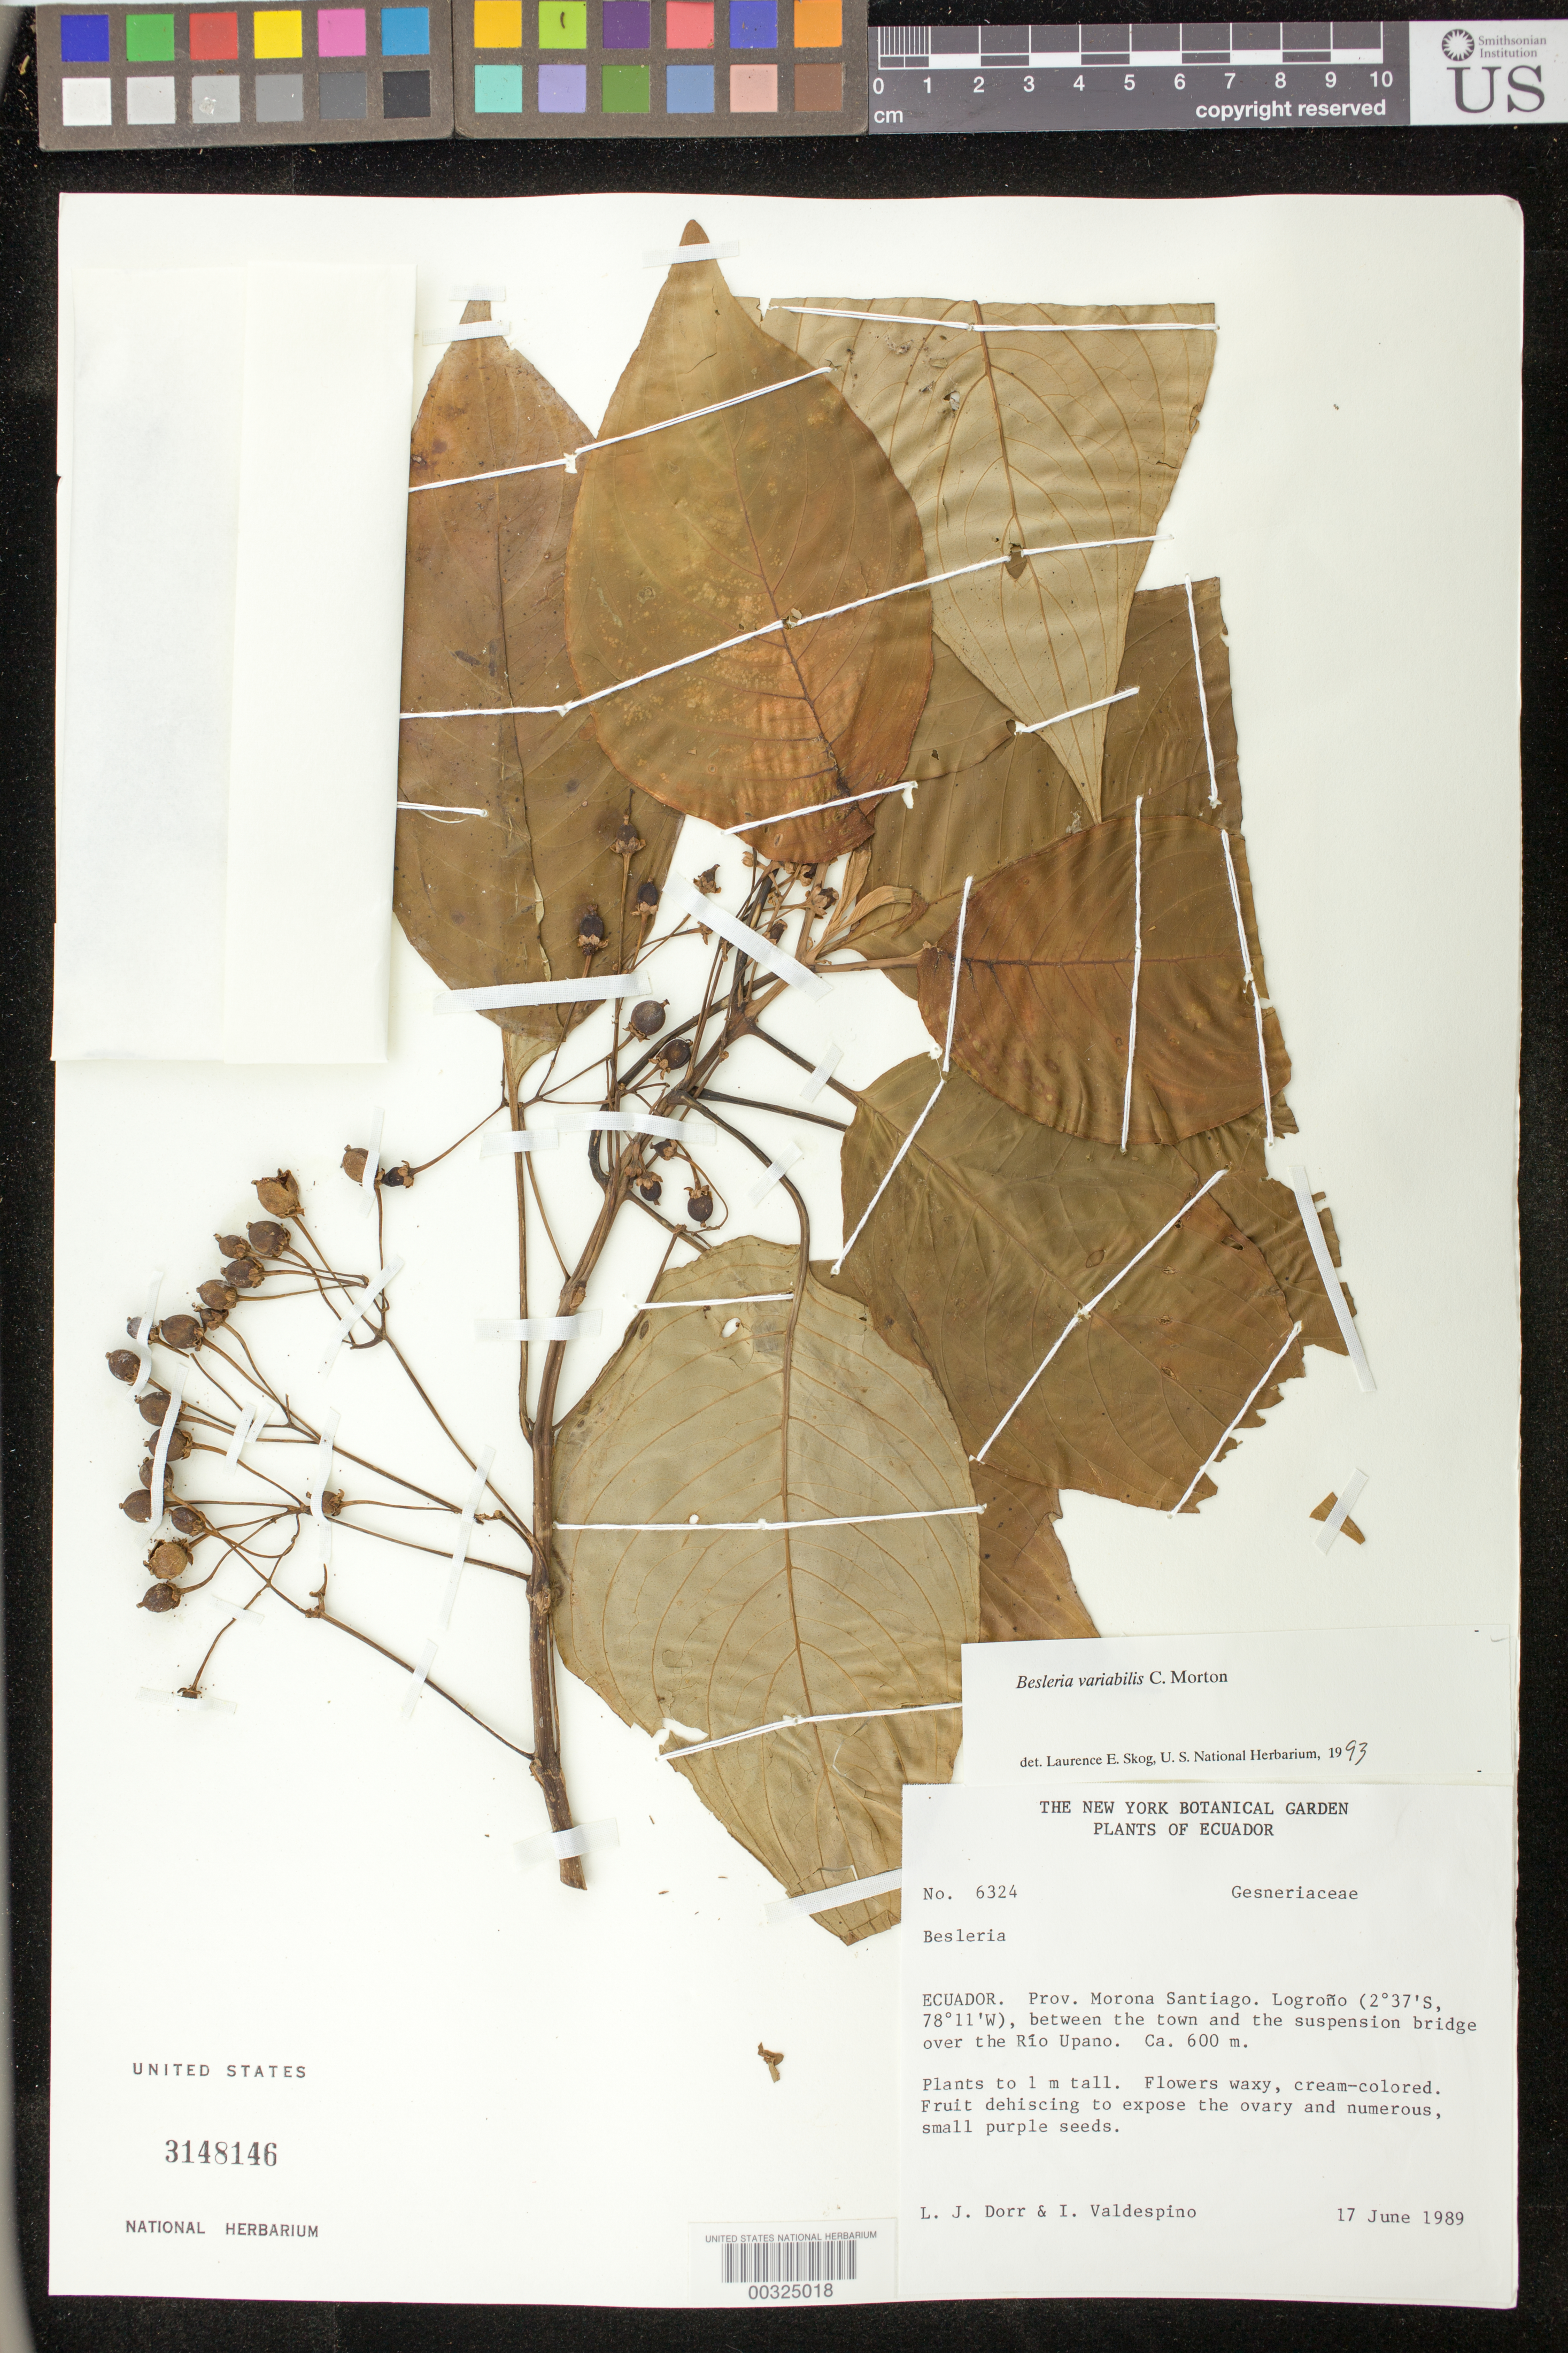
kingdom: Plantae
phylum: Tracheophyta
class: Magnoliopsida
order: Lamiales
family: Gesneriaceae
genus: Besleria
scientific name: Besleria variabilis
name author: C.V. Morton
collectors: L. J. Dorr & I. A. Valdespino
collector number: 6324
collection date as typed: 17 Jun 1989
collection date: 1989-06-17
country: Ecuador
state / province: Morona-Santiago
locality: Logrono, between town and suspension bridge over Rio Upano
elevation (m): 600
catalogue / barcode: US 3148146